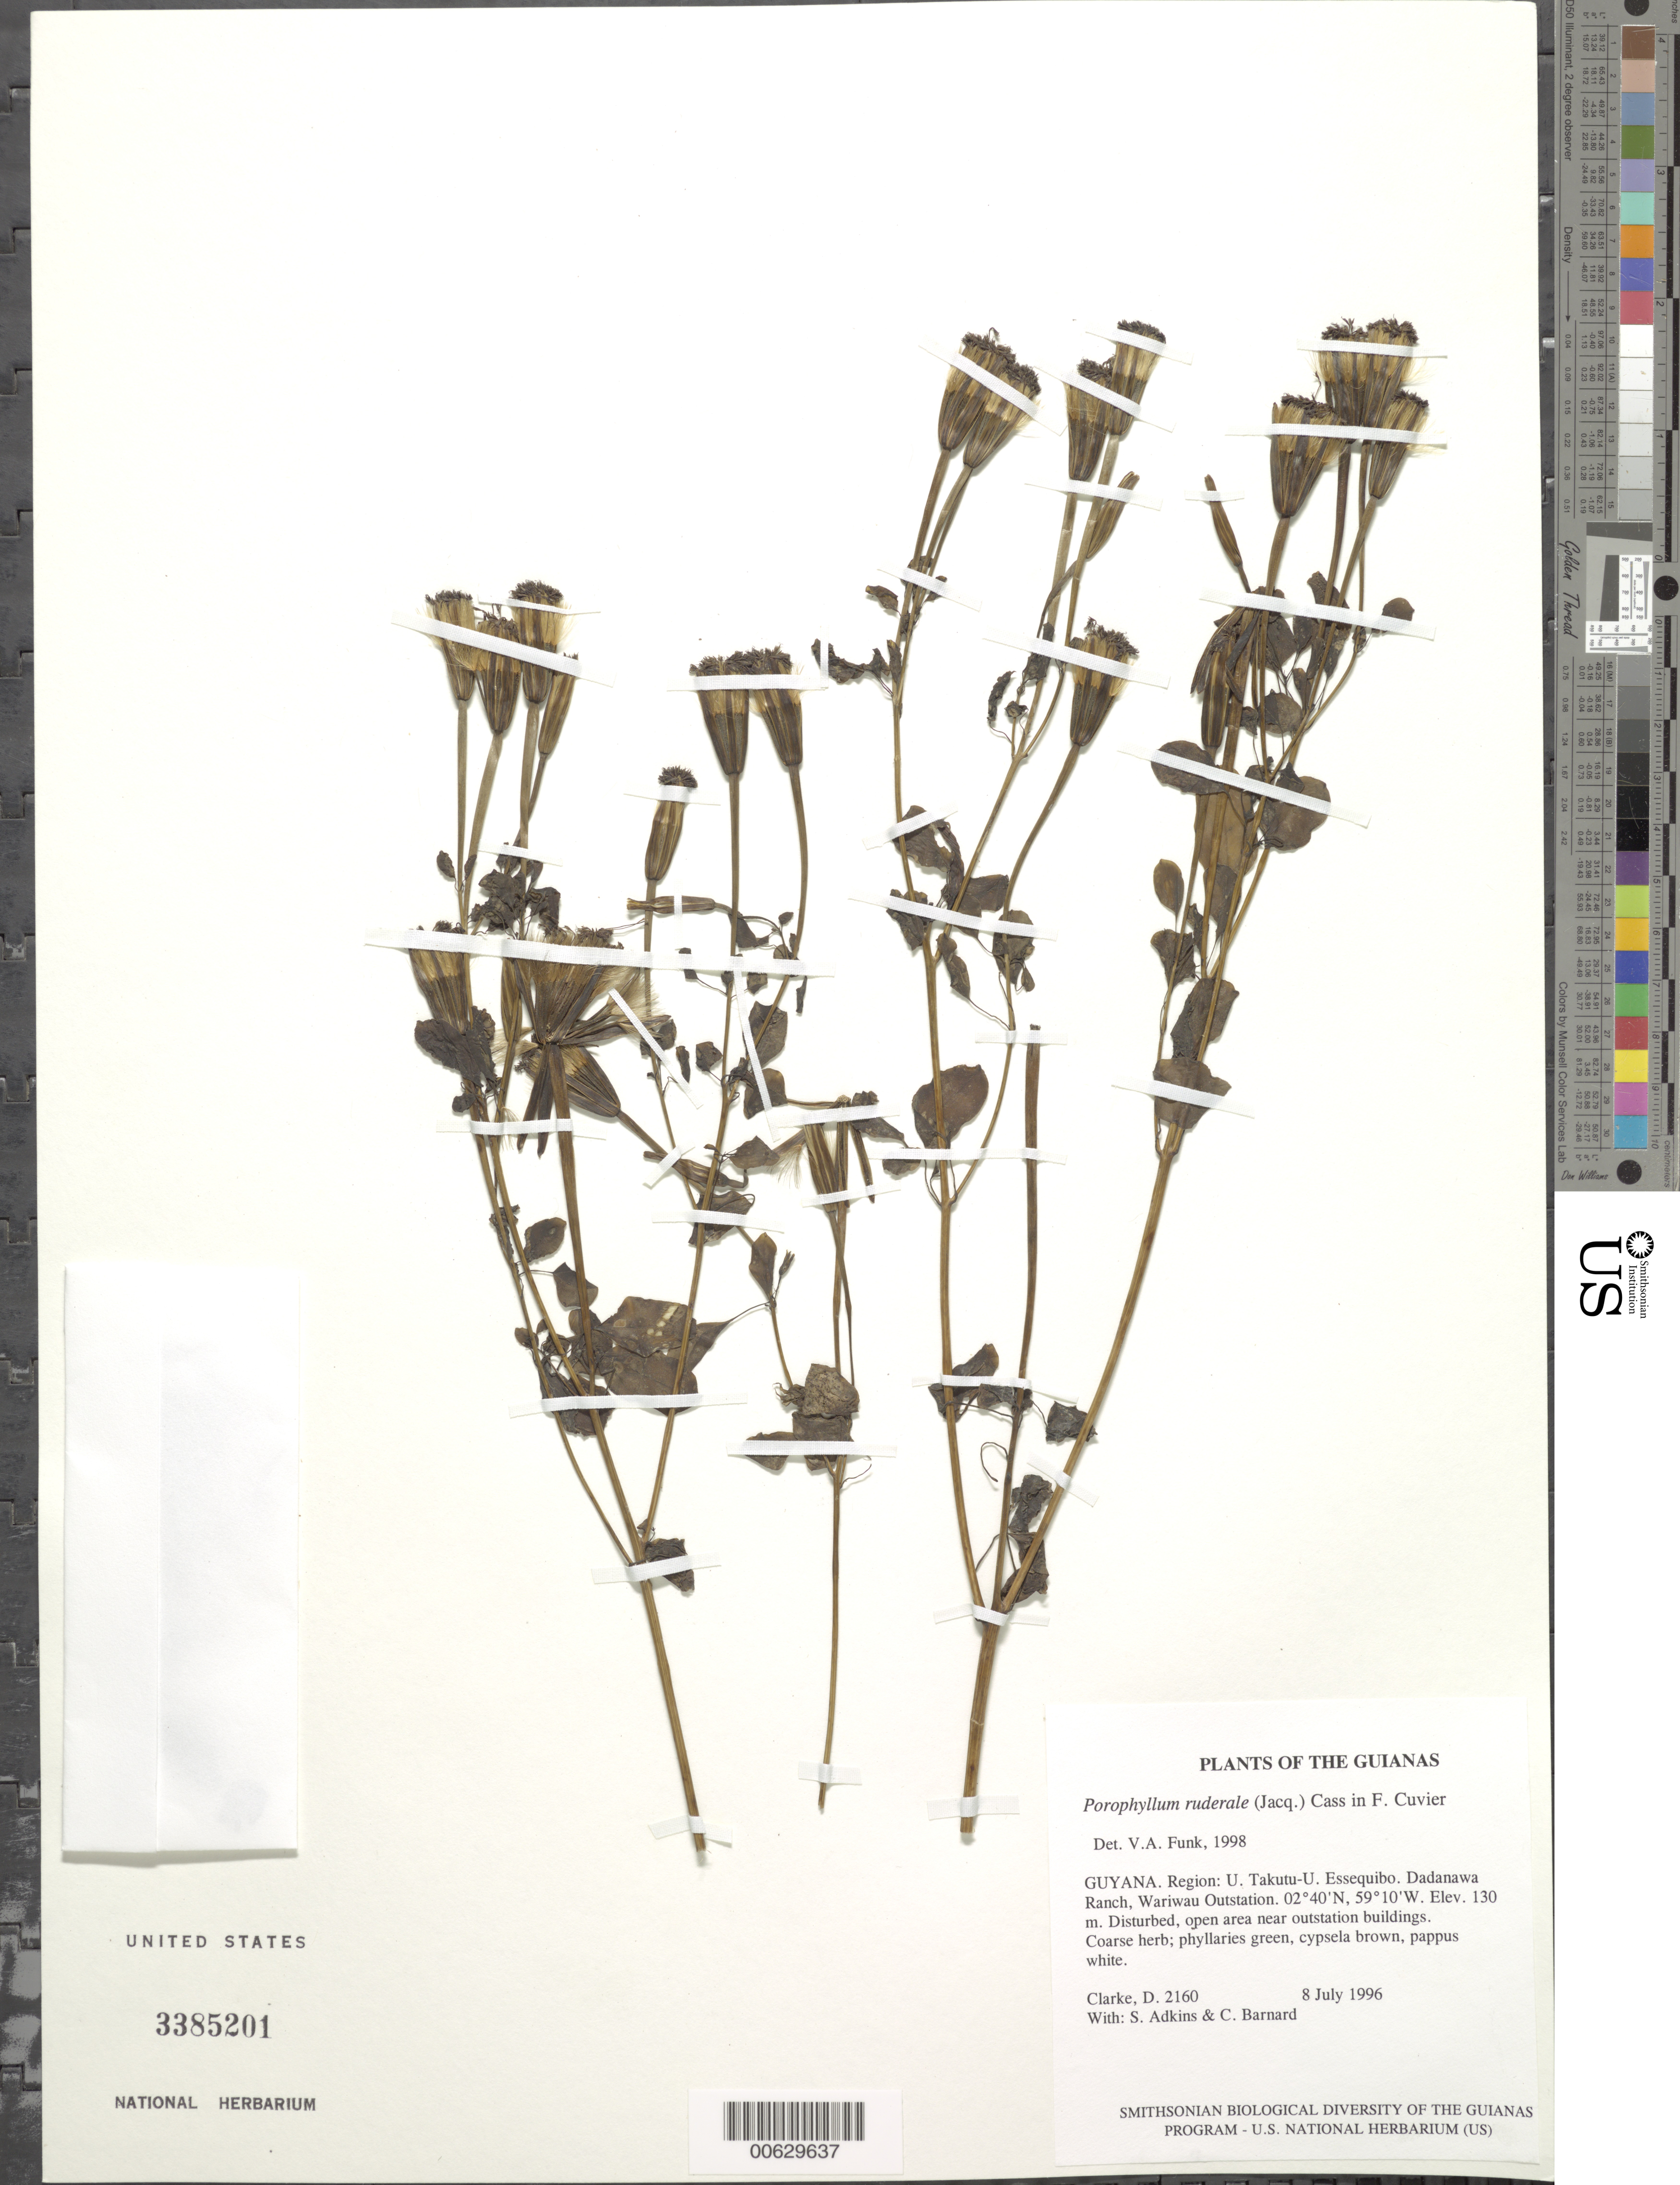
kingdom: Plantae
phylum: Tracheophyta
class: Magnoliopsida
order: Asterales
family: Asteraceae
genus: Porophyllum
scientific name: Porophyllum ruderale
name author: (Jacq.) Cass.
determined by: Funk, Vicki A., (BOT), Smithsonian Institution - National Museum of Natural History (UNITED STATES)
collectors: H. D. Clarke, S. Adkins & C. Bernard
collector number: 2160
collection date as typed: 8 July 1996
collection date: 1996-07-08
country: Guyana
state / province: U. Takutu-U. Essequibo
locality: Dadanawa Ranch, Wariwau Outstation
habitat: Disturbed, open area near outstation buildings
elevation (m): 130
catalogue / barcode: US 3385201